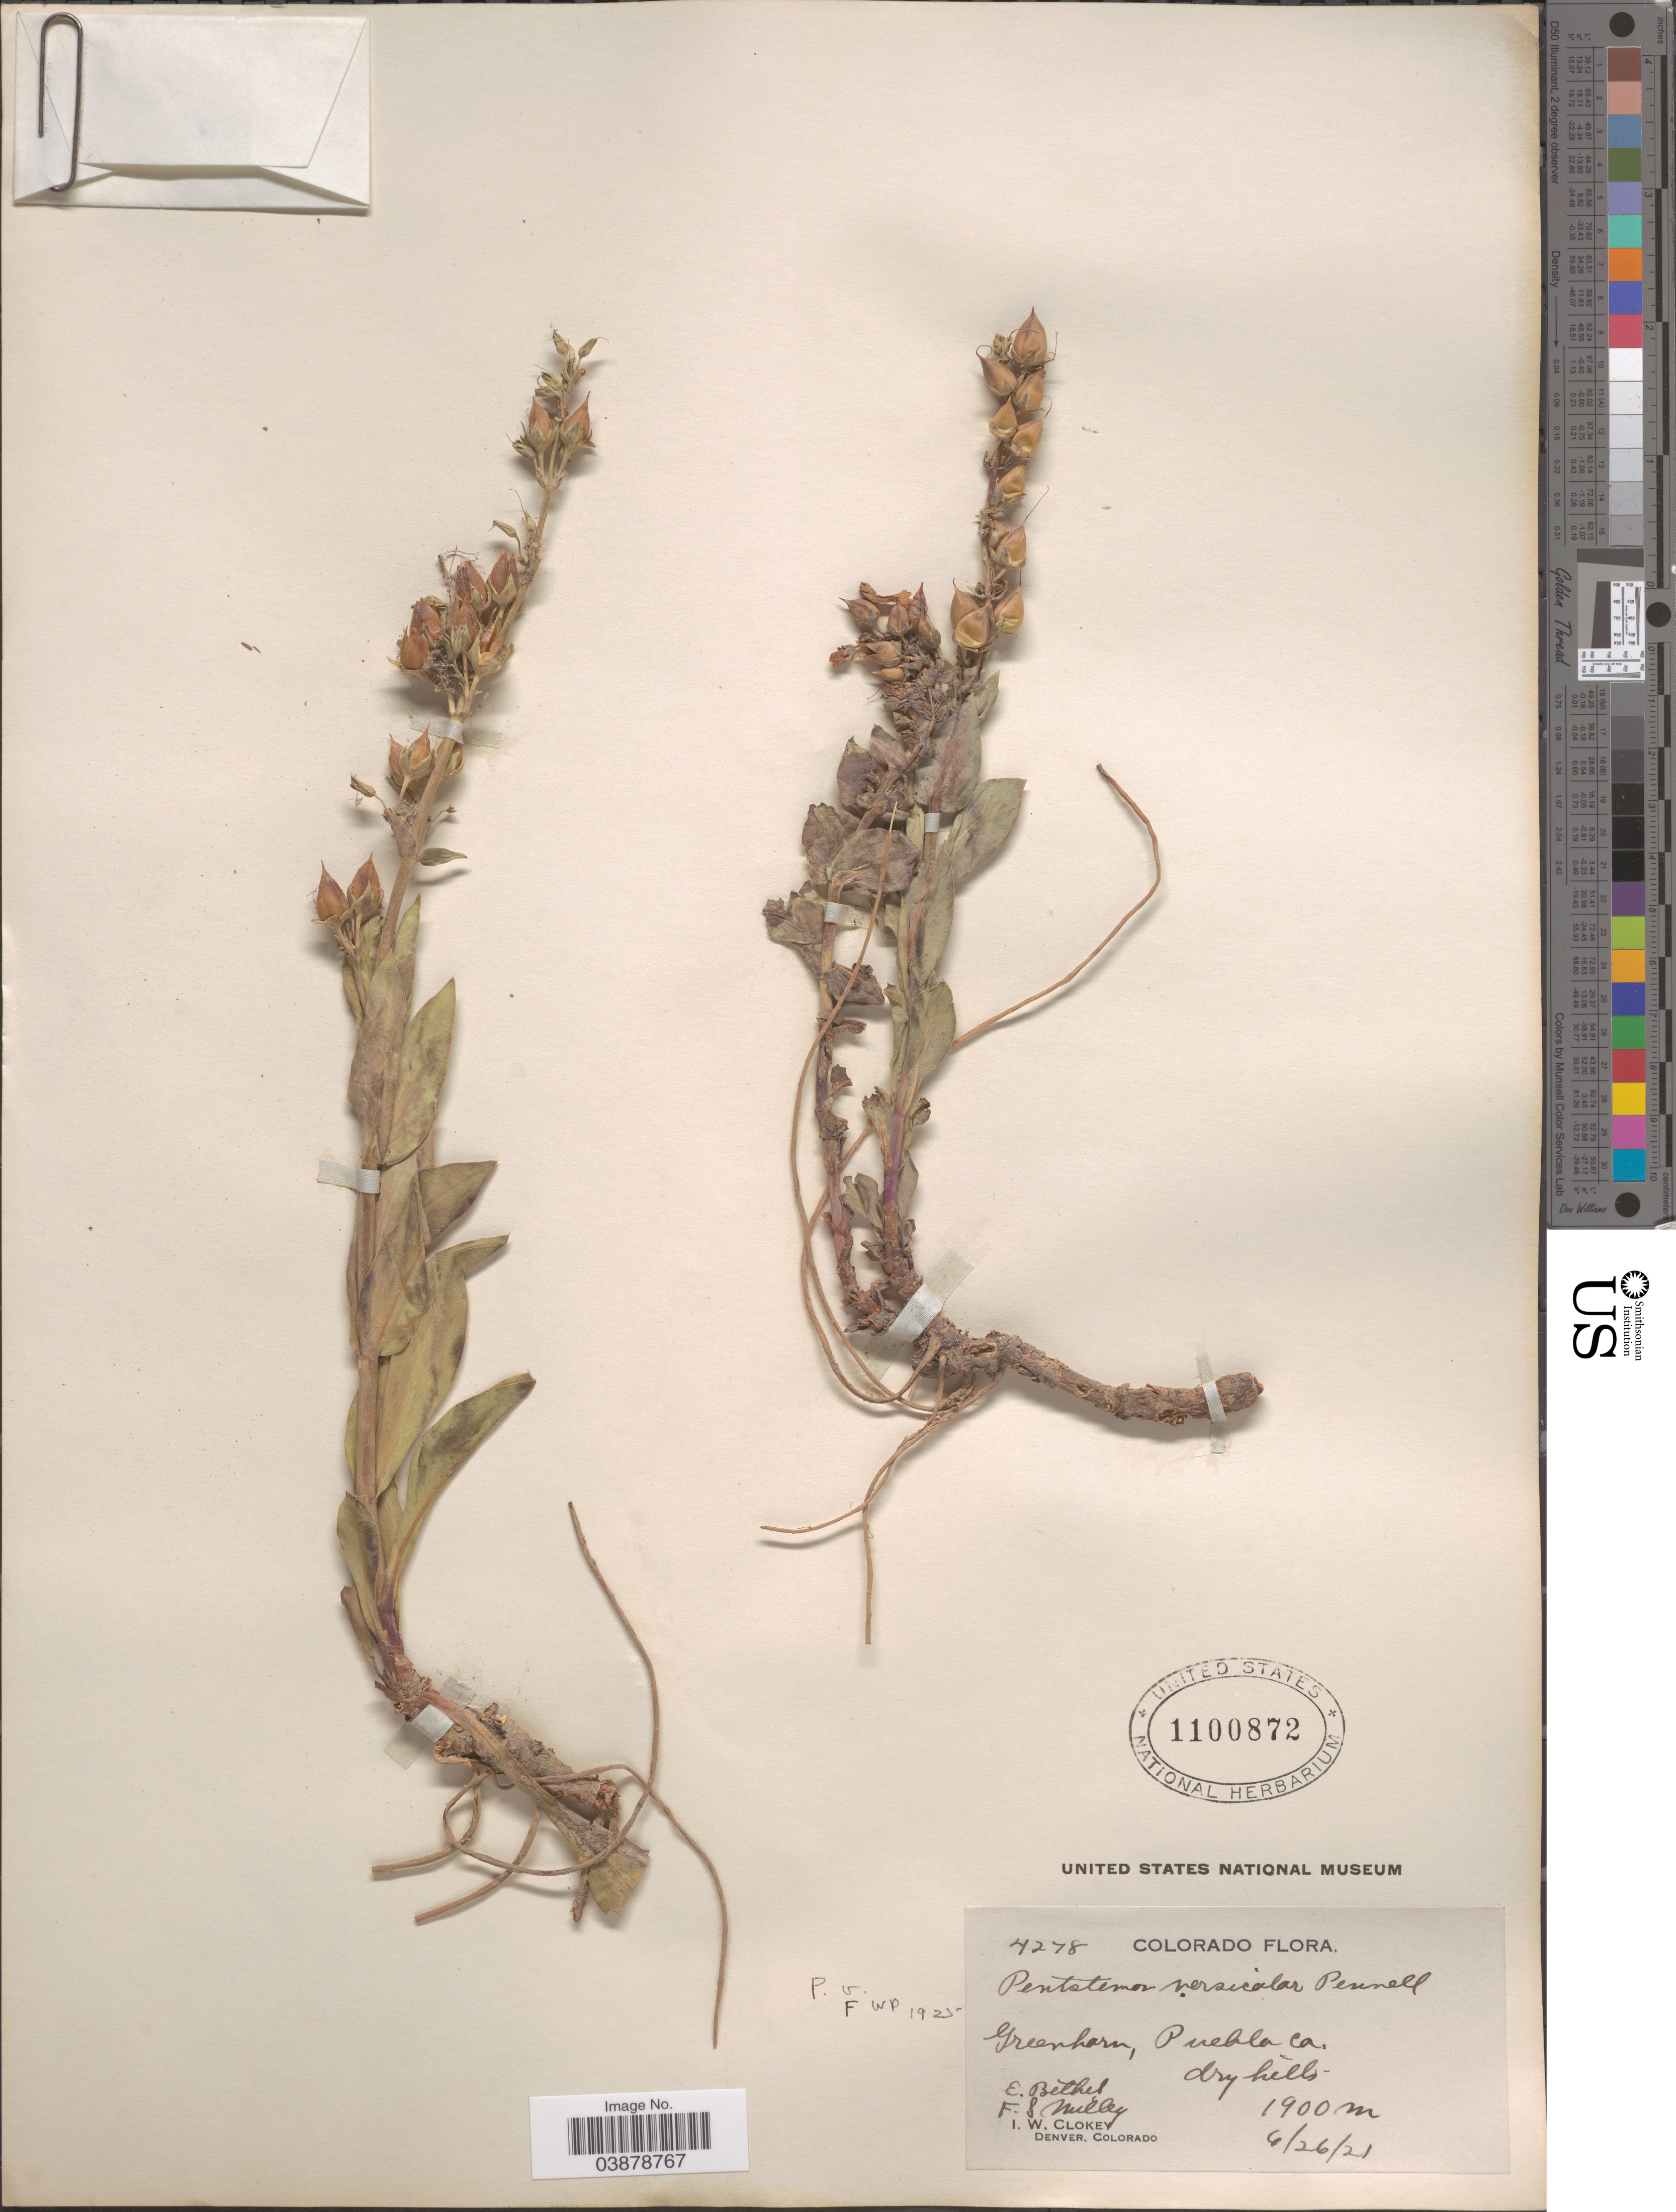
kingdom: Plantae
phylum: Tracheophyta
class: Magnoliopsida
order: Lamiales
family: Plantaginaceae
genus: Penstemon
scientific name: Penstemon versicolor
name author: Pennell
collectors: E. Bethel, F. Nulley & I. W. Clokey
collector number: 4278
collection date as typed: Transcribed d/m/y: 26/6/21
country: United States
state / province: Colorado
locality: Greenhorn, Puebla Co.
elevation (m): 1900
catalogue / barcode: US 1100872